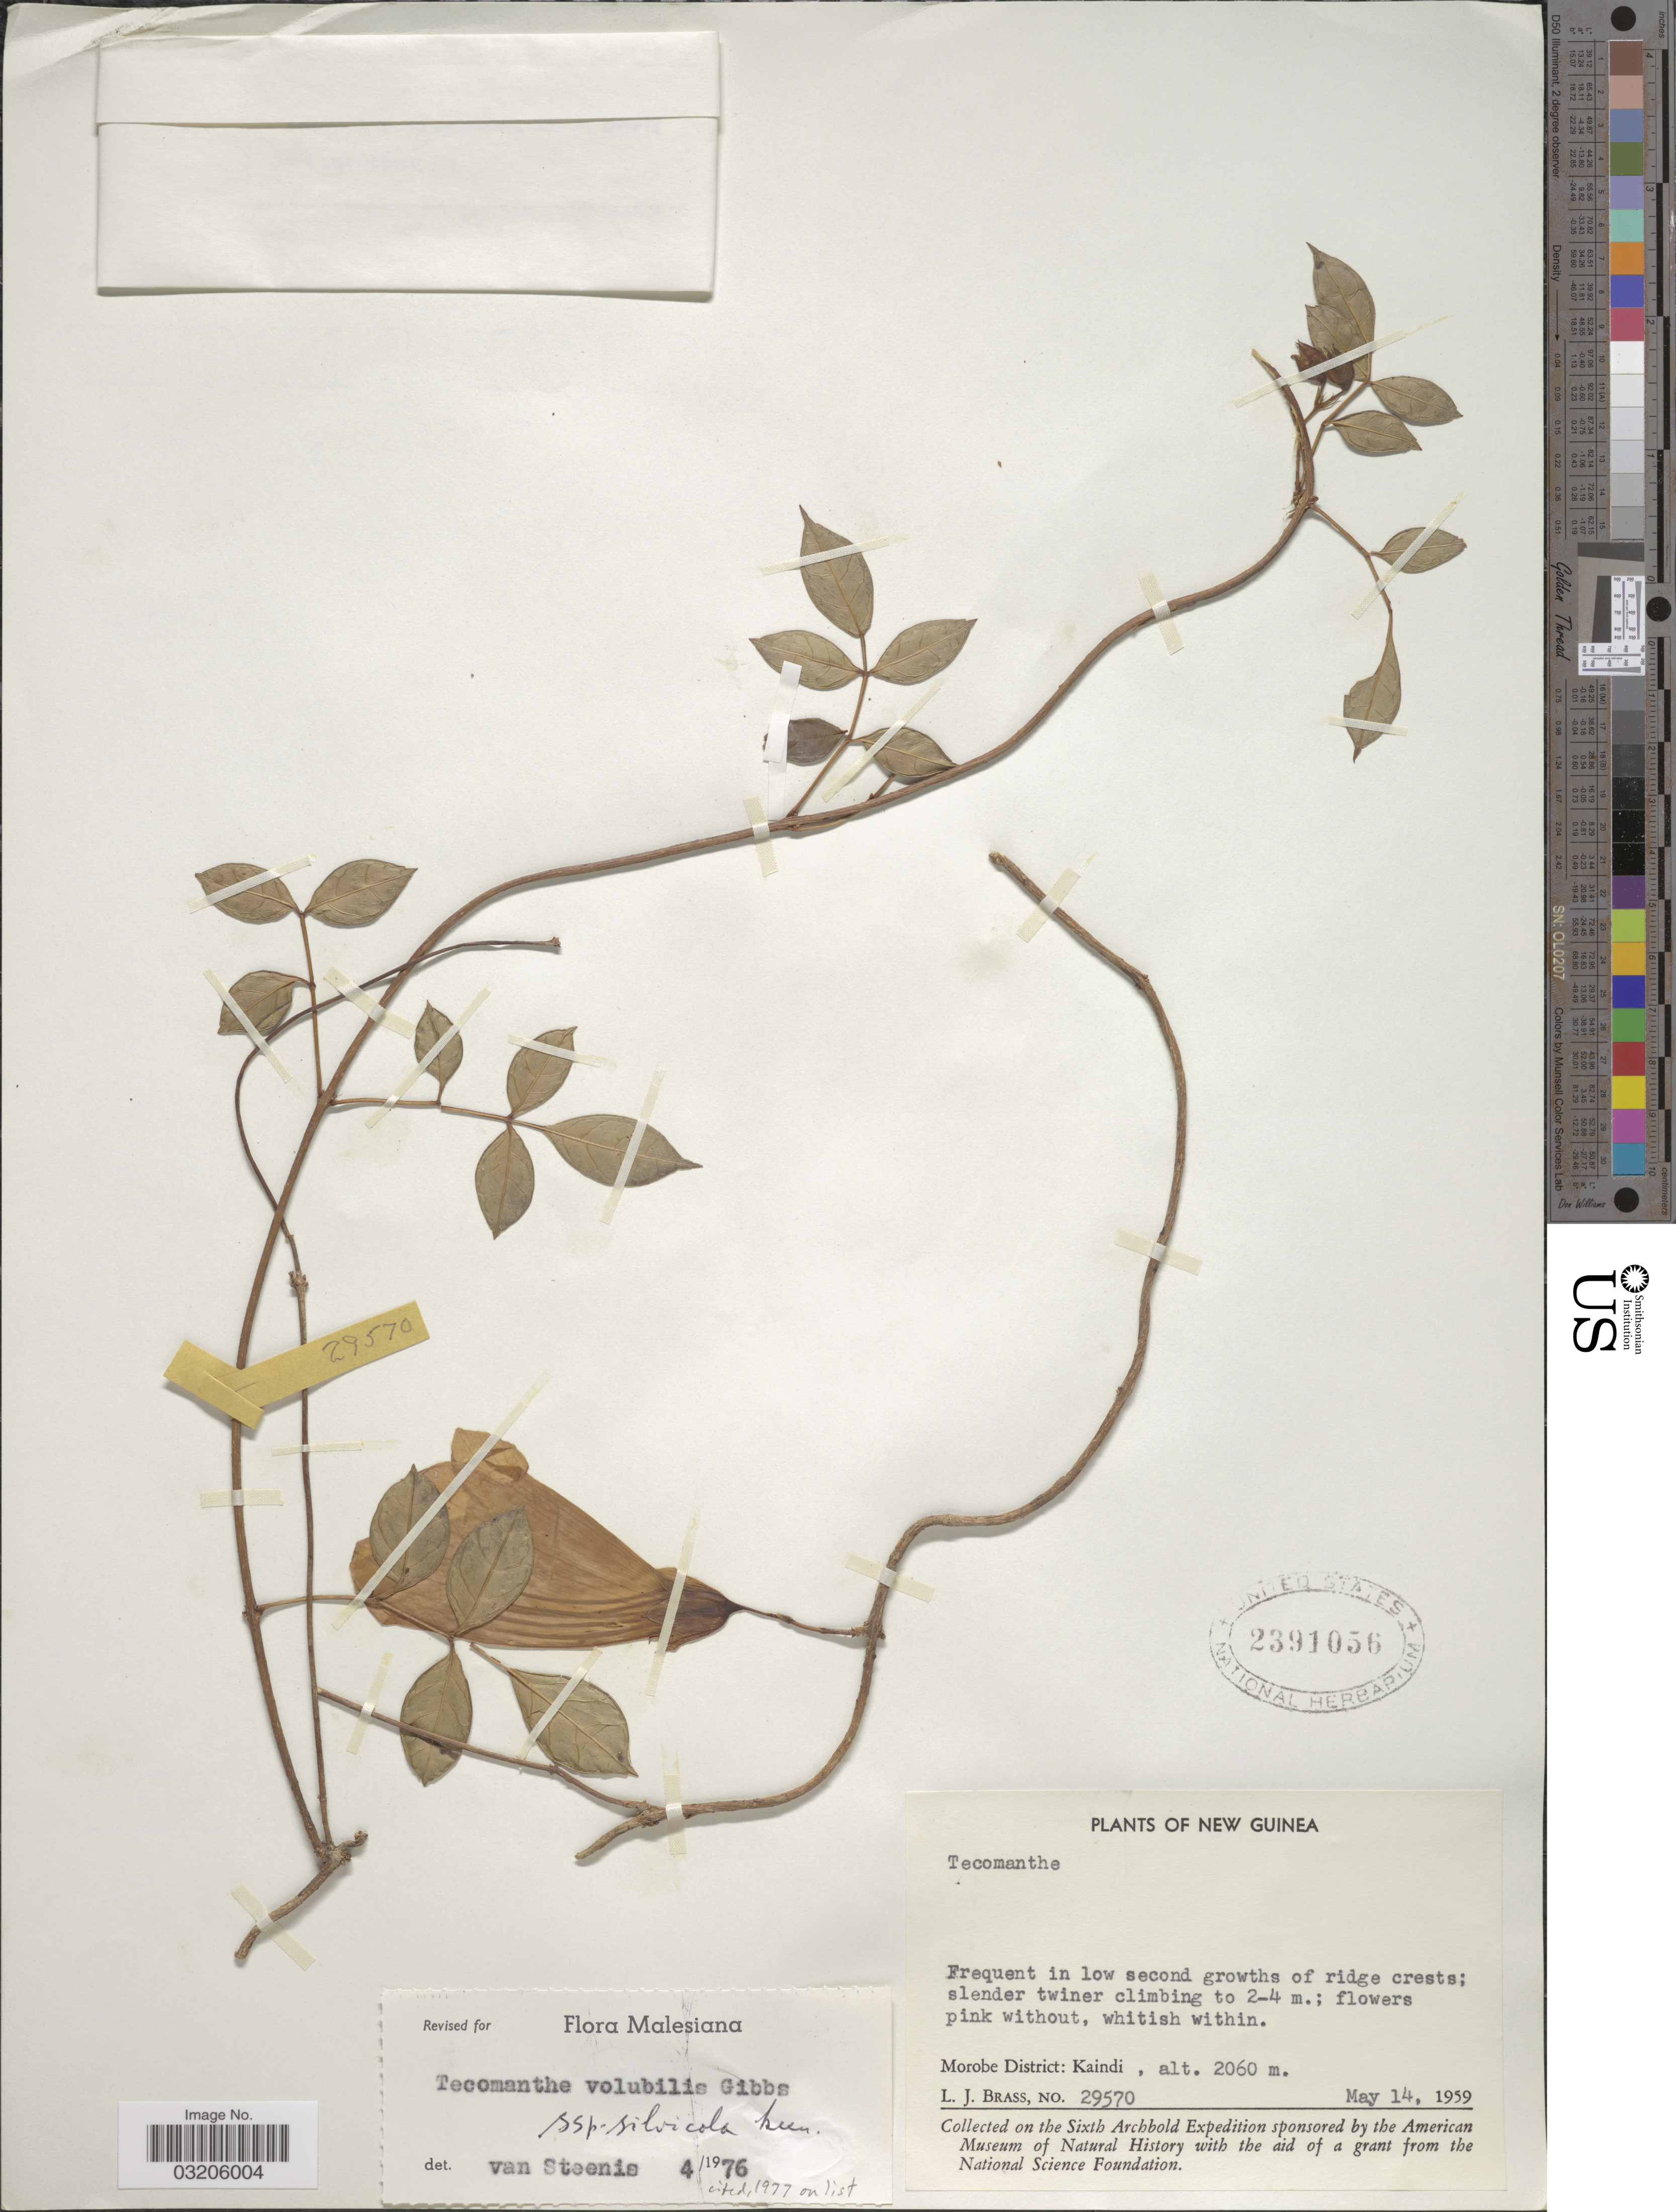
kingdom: Plantae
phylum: Tracheophyta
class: Magnoliopsida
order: Lamiales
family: Bignoniaceae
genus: Tecomanthe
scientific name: Tecomanthe volubilis subsp. silvicola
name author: Gibbs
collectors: L. J. Brass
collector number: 29570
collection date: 1959-05-14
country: Papua New Guinea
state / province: Morobe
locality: New Guinea. Morobe District: Kaindi.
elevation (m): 2060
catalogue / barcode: US 2391056